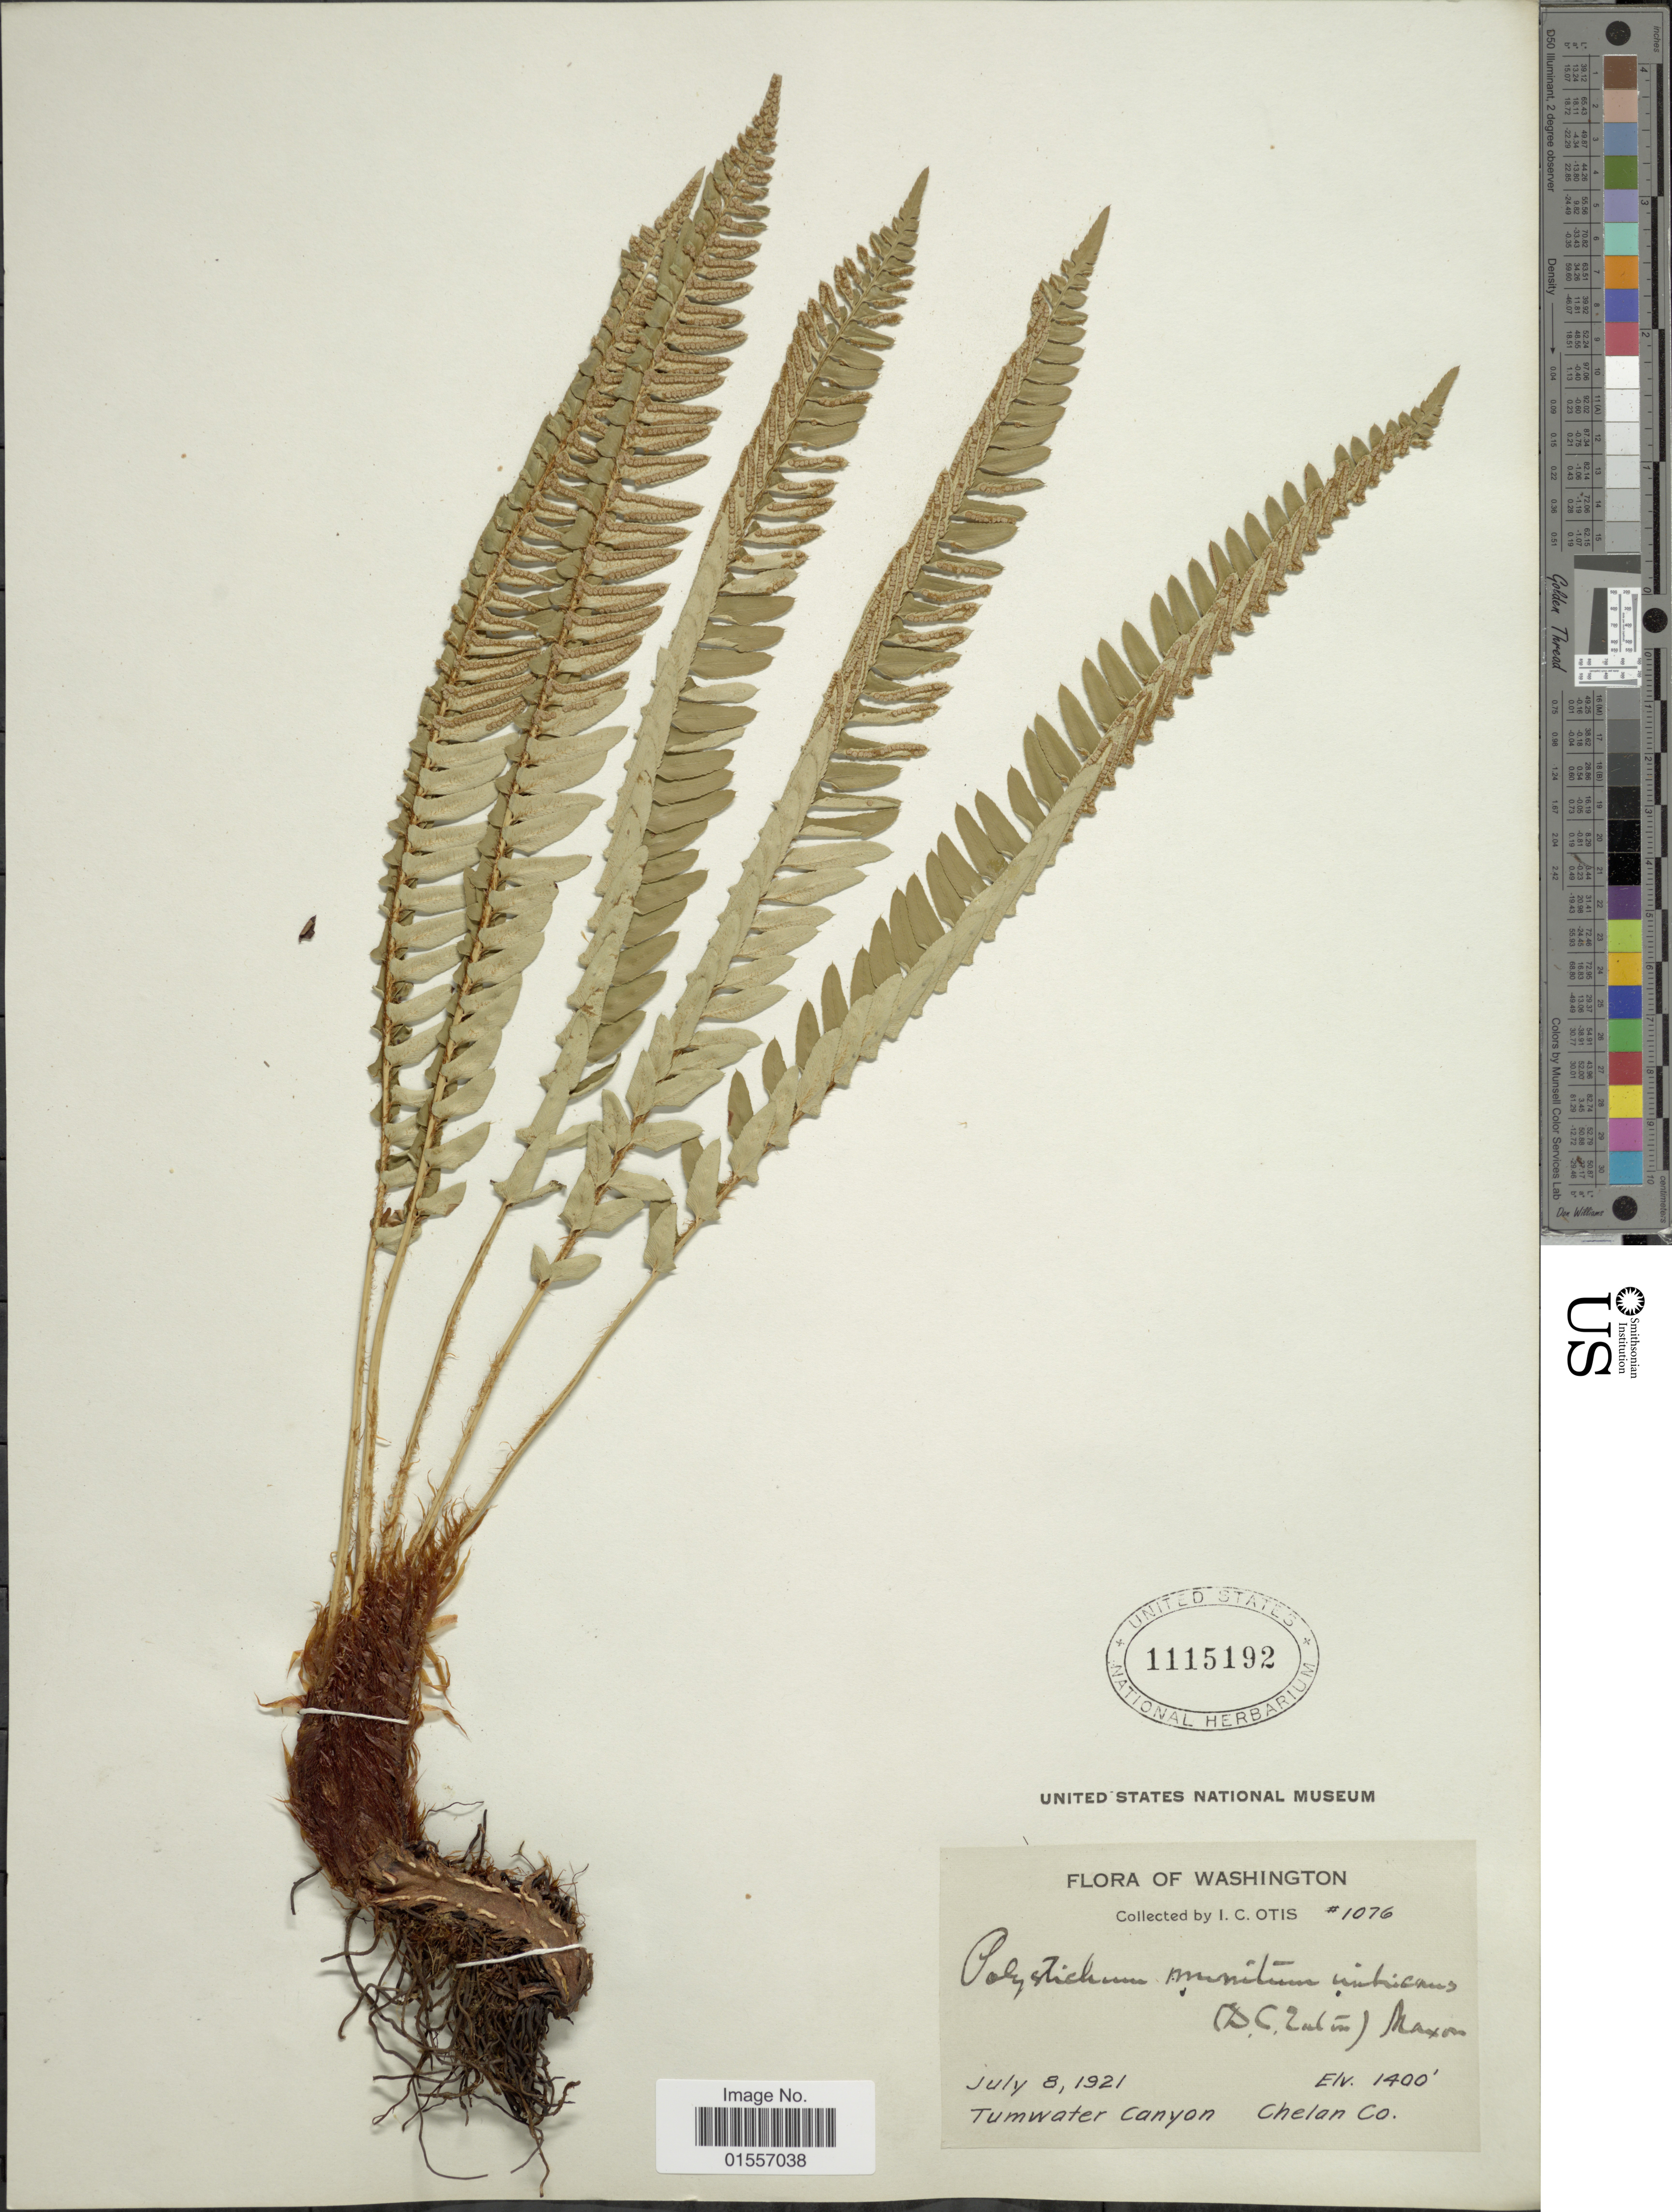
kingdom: Plantae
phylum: Tracheophyta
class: Polypodiopsida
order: Polypodiales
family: Dryopteridaceae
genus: Polystichum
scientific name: Polystichum imbricans subsp. imbricans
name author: (D.C. Eaton) D.H. Wagner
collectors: I. C. Otis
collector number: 1076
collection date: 1921-07-08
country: United States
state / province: Washington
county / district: Chelan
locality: Tumwater Canyon Chelan Co.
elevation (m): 427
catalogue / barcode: US 1115192